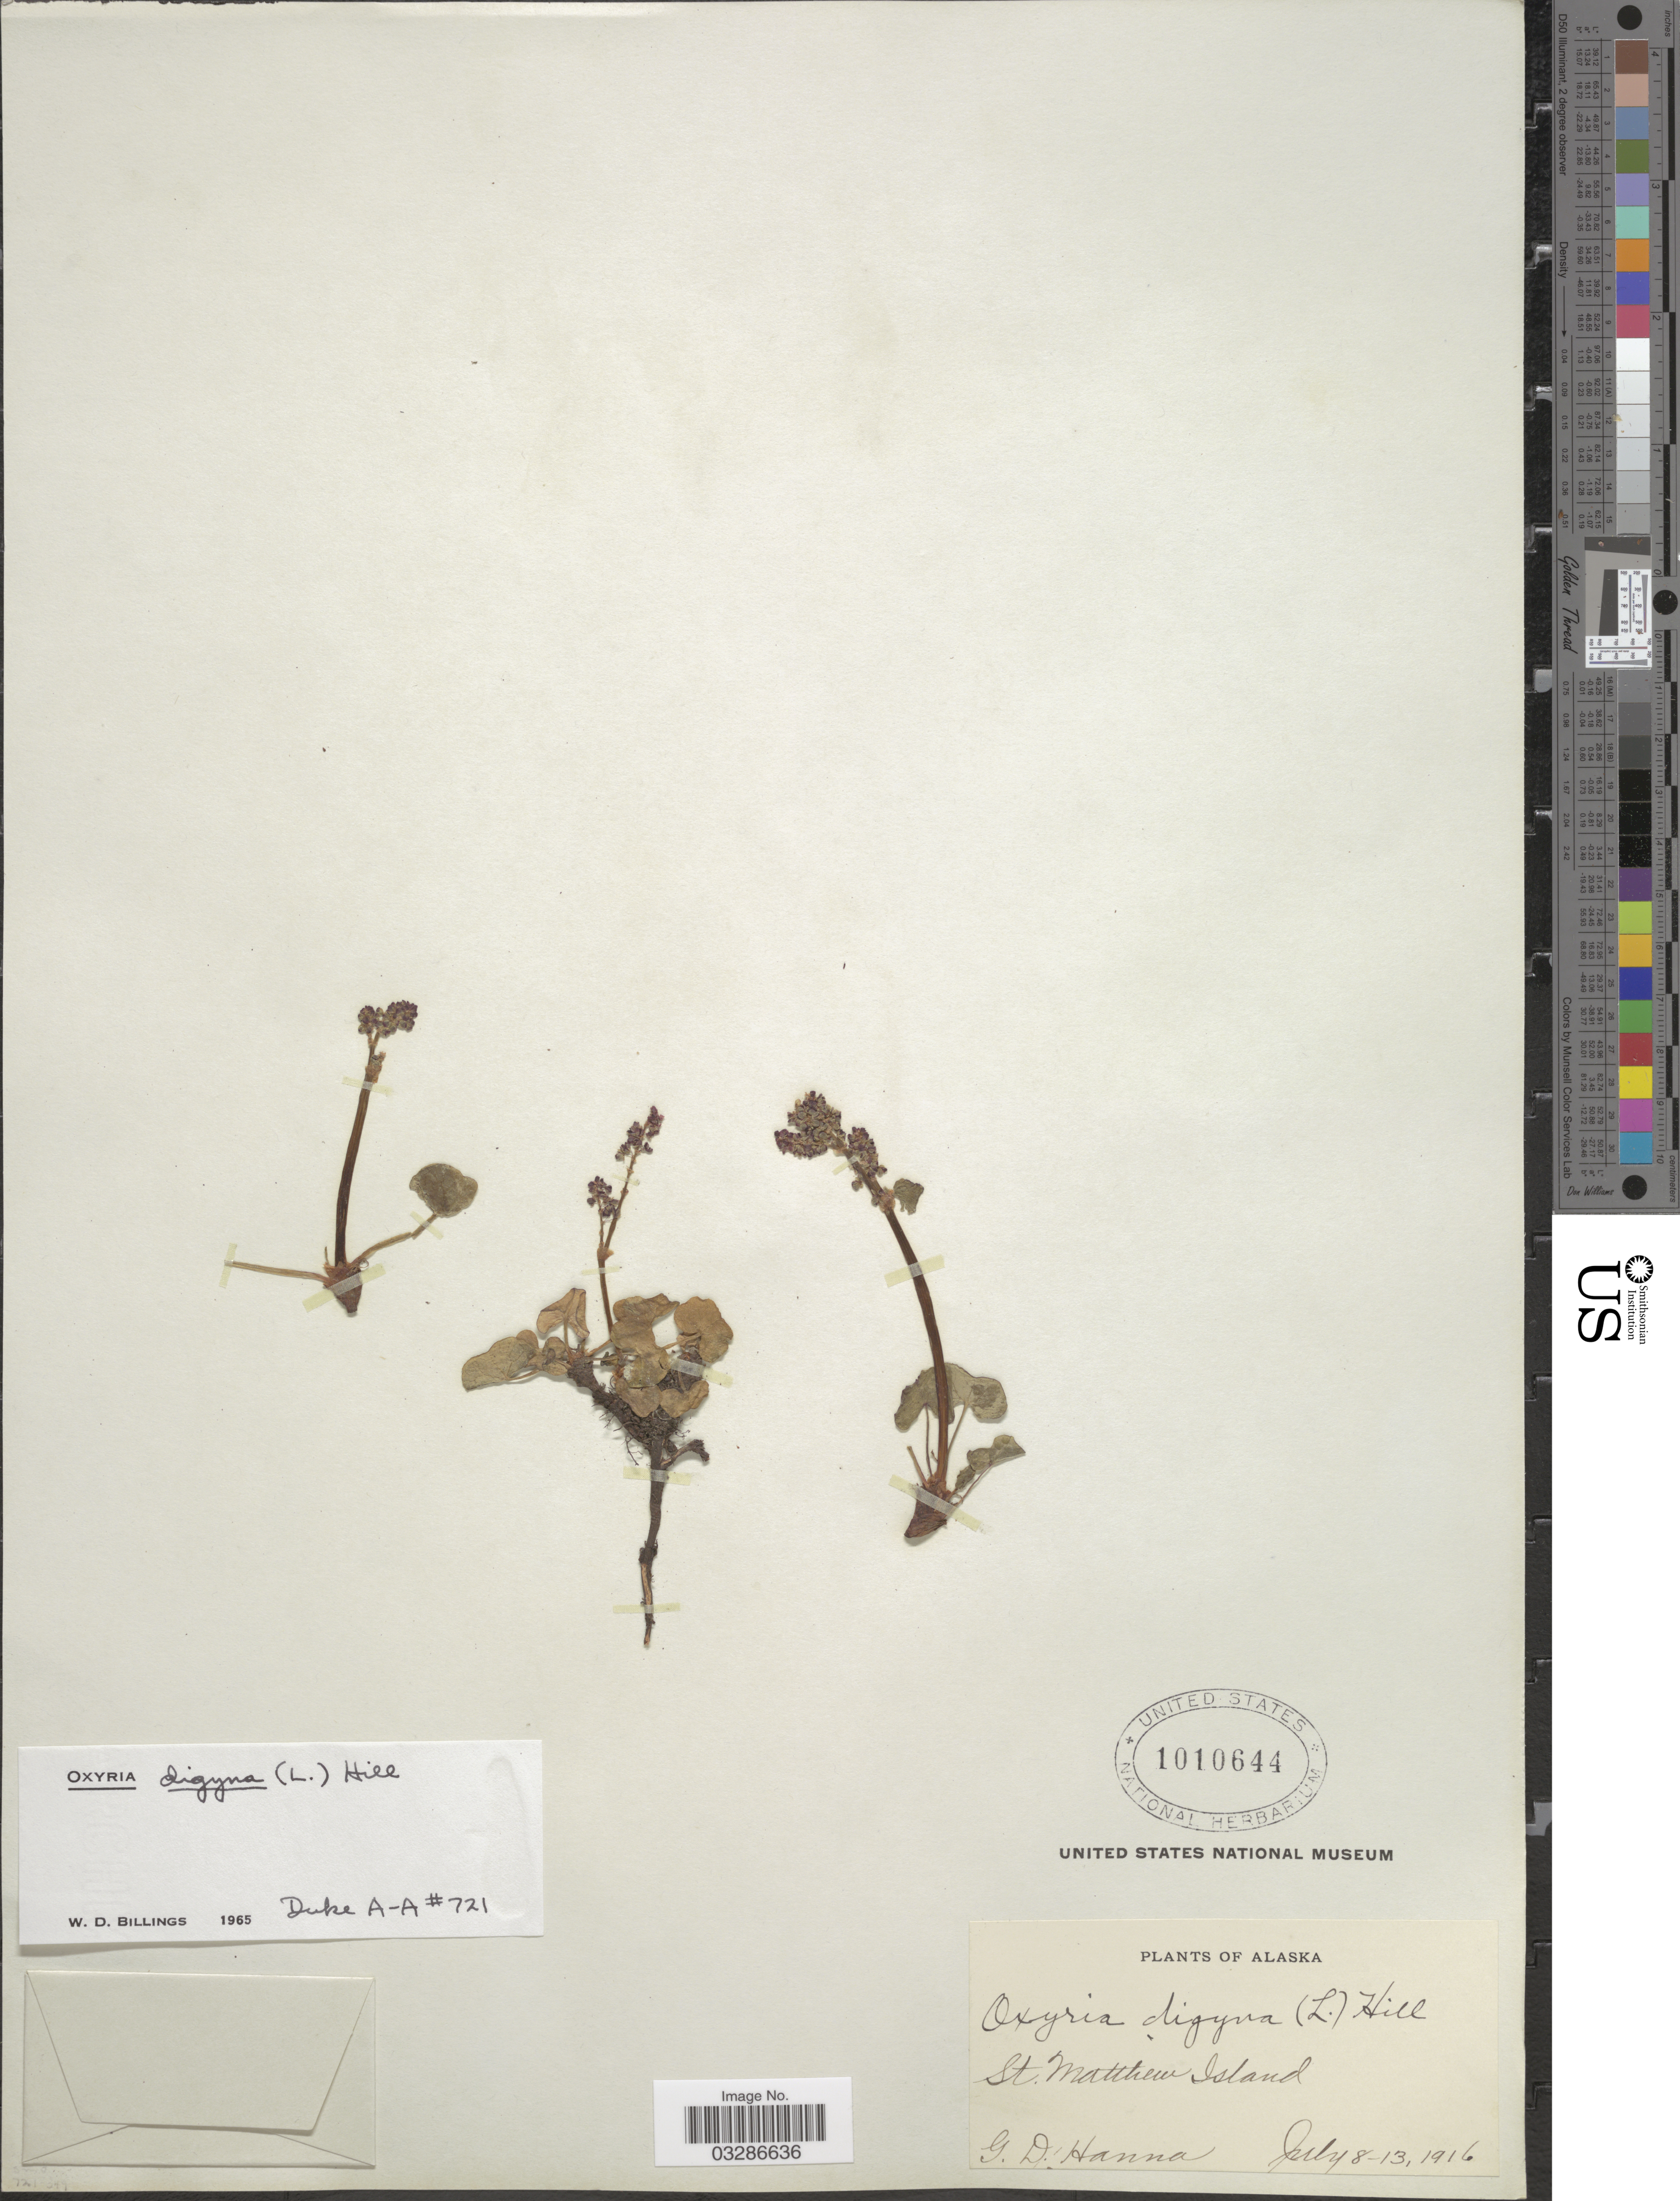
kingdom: Plantae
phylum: Tracheophyta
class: Magnoliopsida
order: Caryophyllales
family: Polygonaceae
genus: Oxyria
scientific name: Oxyria digyna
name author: (L.) Hill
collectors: G. D. Hanna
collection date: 1916-07-08/1916-07-13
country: United States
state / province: Alaska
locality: St. Matthew Island.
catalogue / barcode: US 1010644